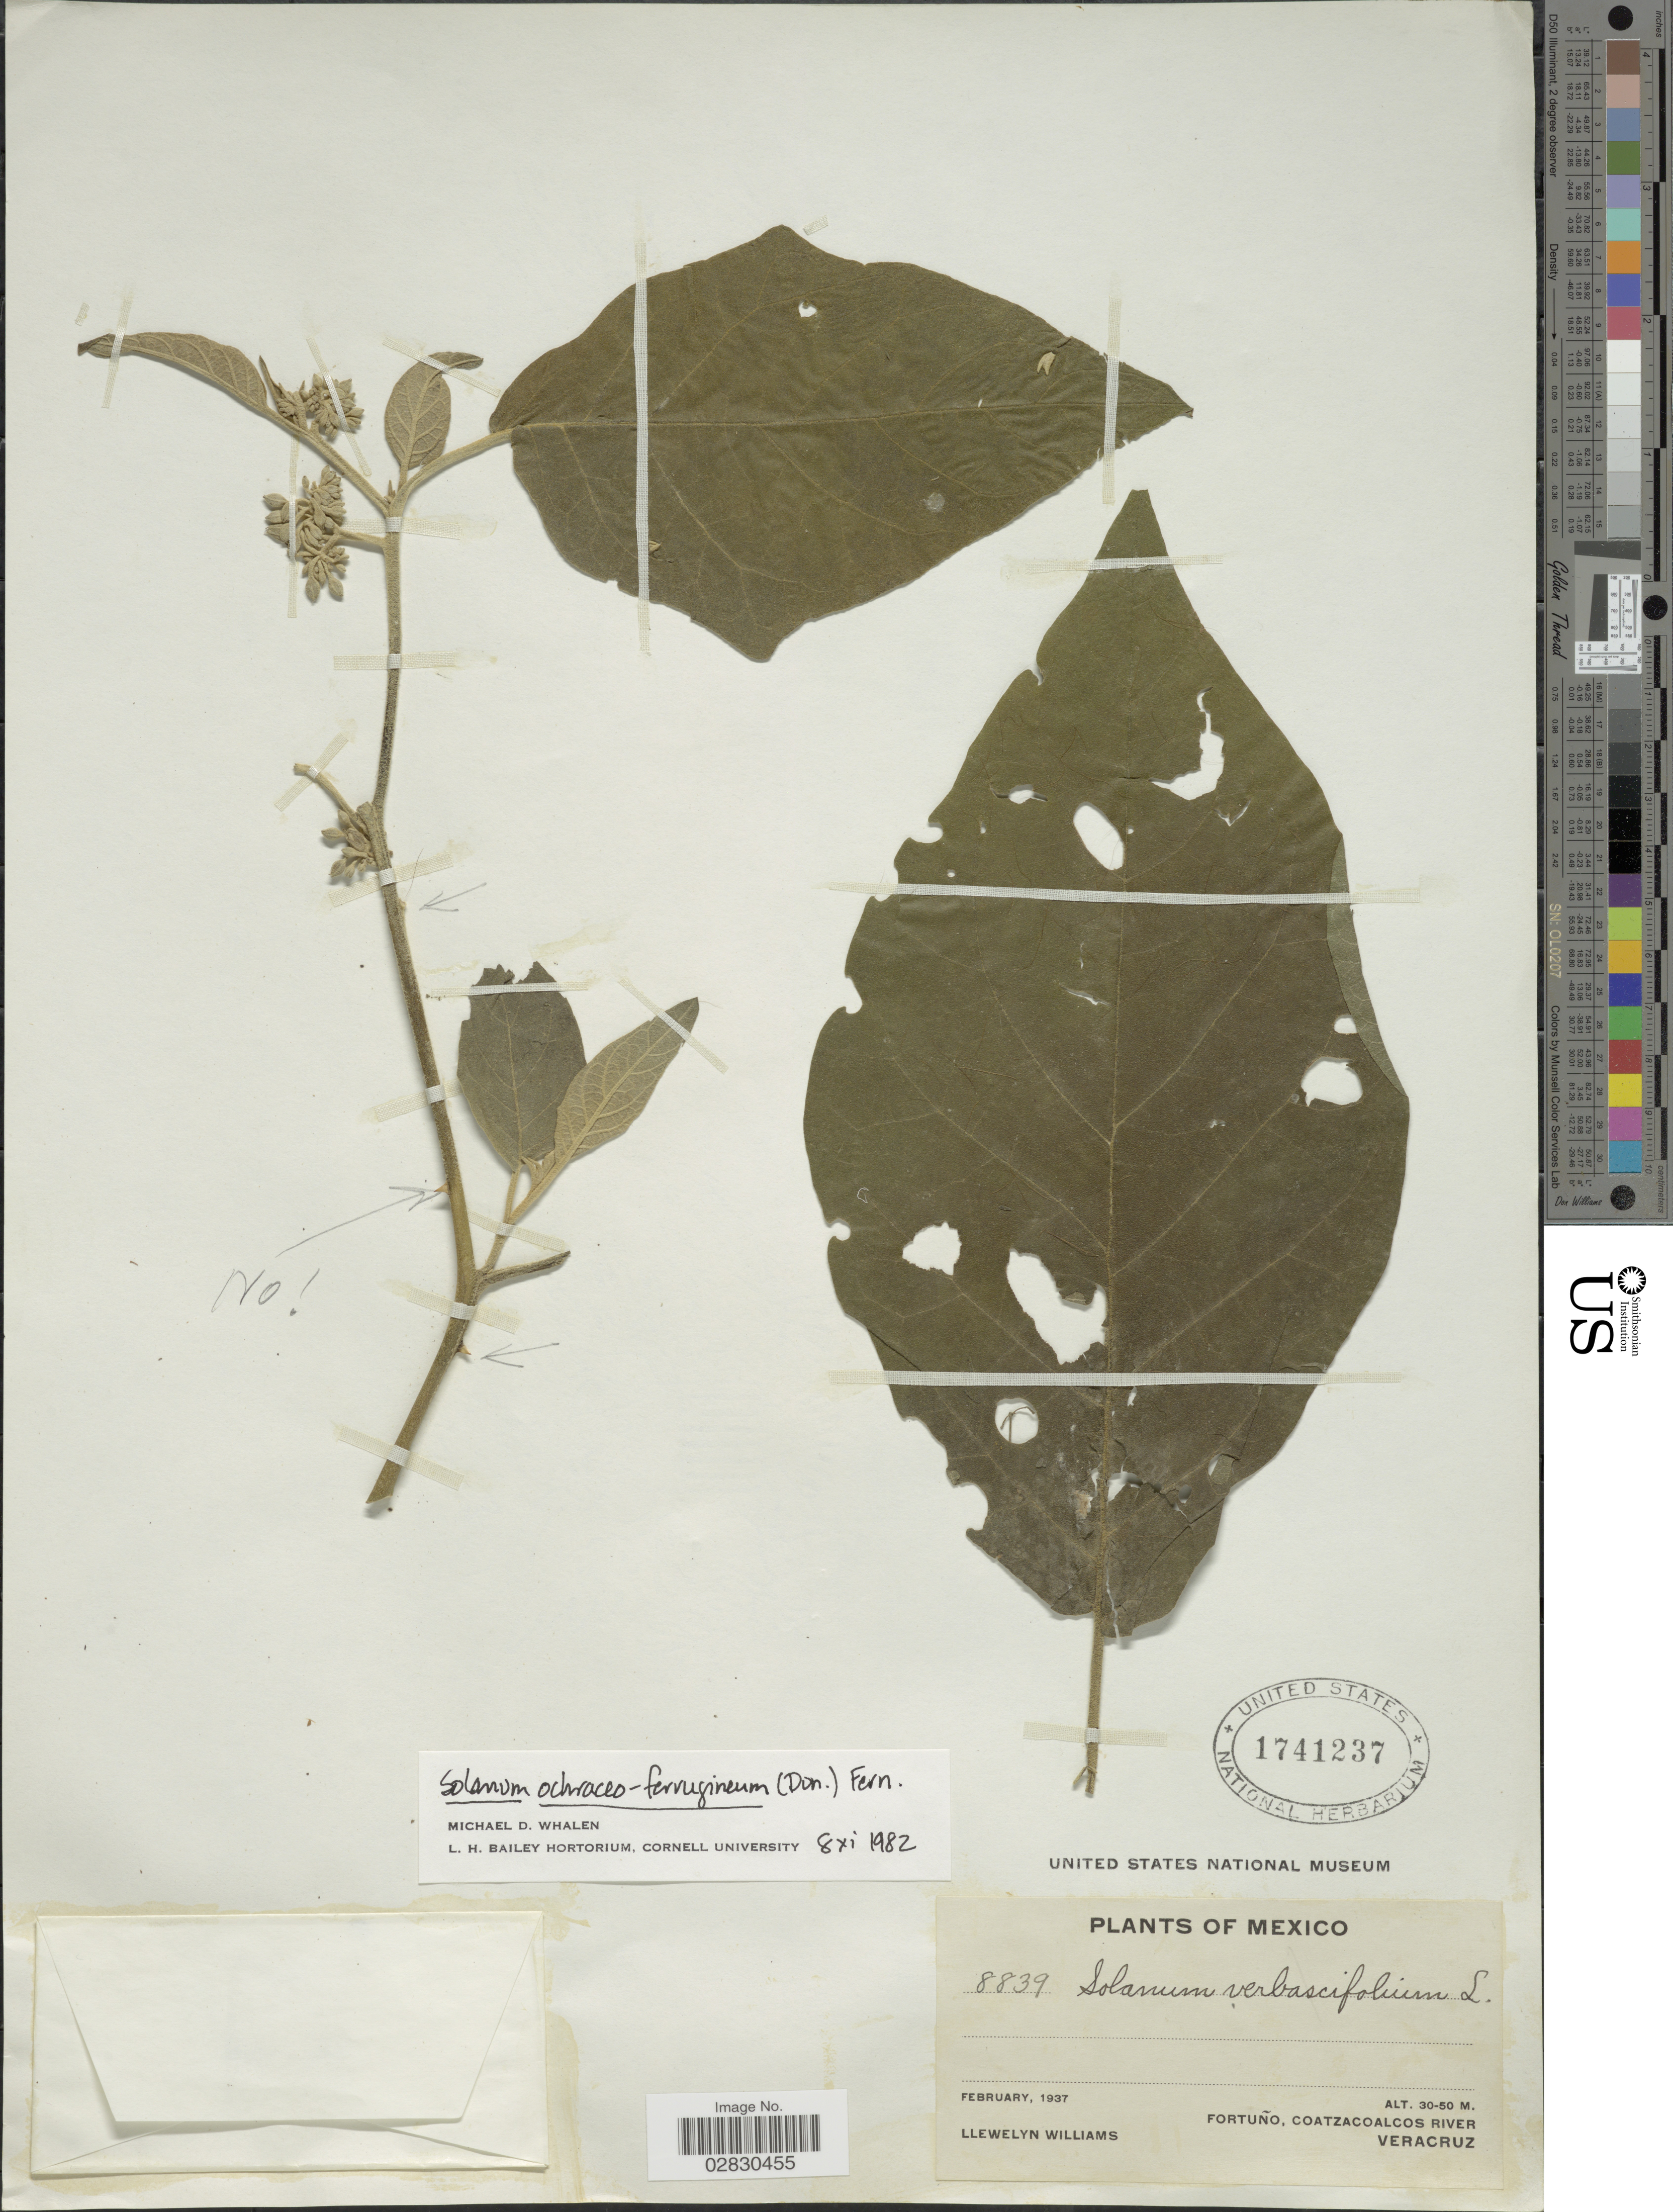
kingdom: Plantae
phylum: Tracheophyta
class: Magnoliopsida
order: Solanales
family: Solanaceae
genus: Solanum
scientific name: Solanum ochraceo-ferrugineum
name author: (Dunal) Fernald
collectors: Ll. Williams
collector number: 8839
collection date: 1937-02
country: Mexico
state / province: Veracruz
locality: Fortuño, Coatzacoalcos river.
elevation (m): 30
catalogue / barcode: US 1741237